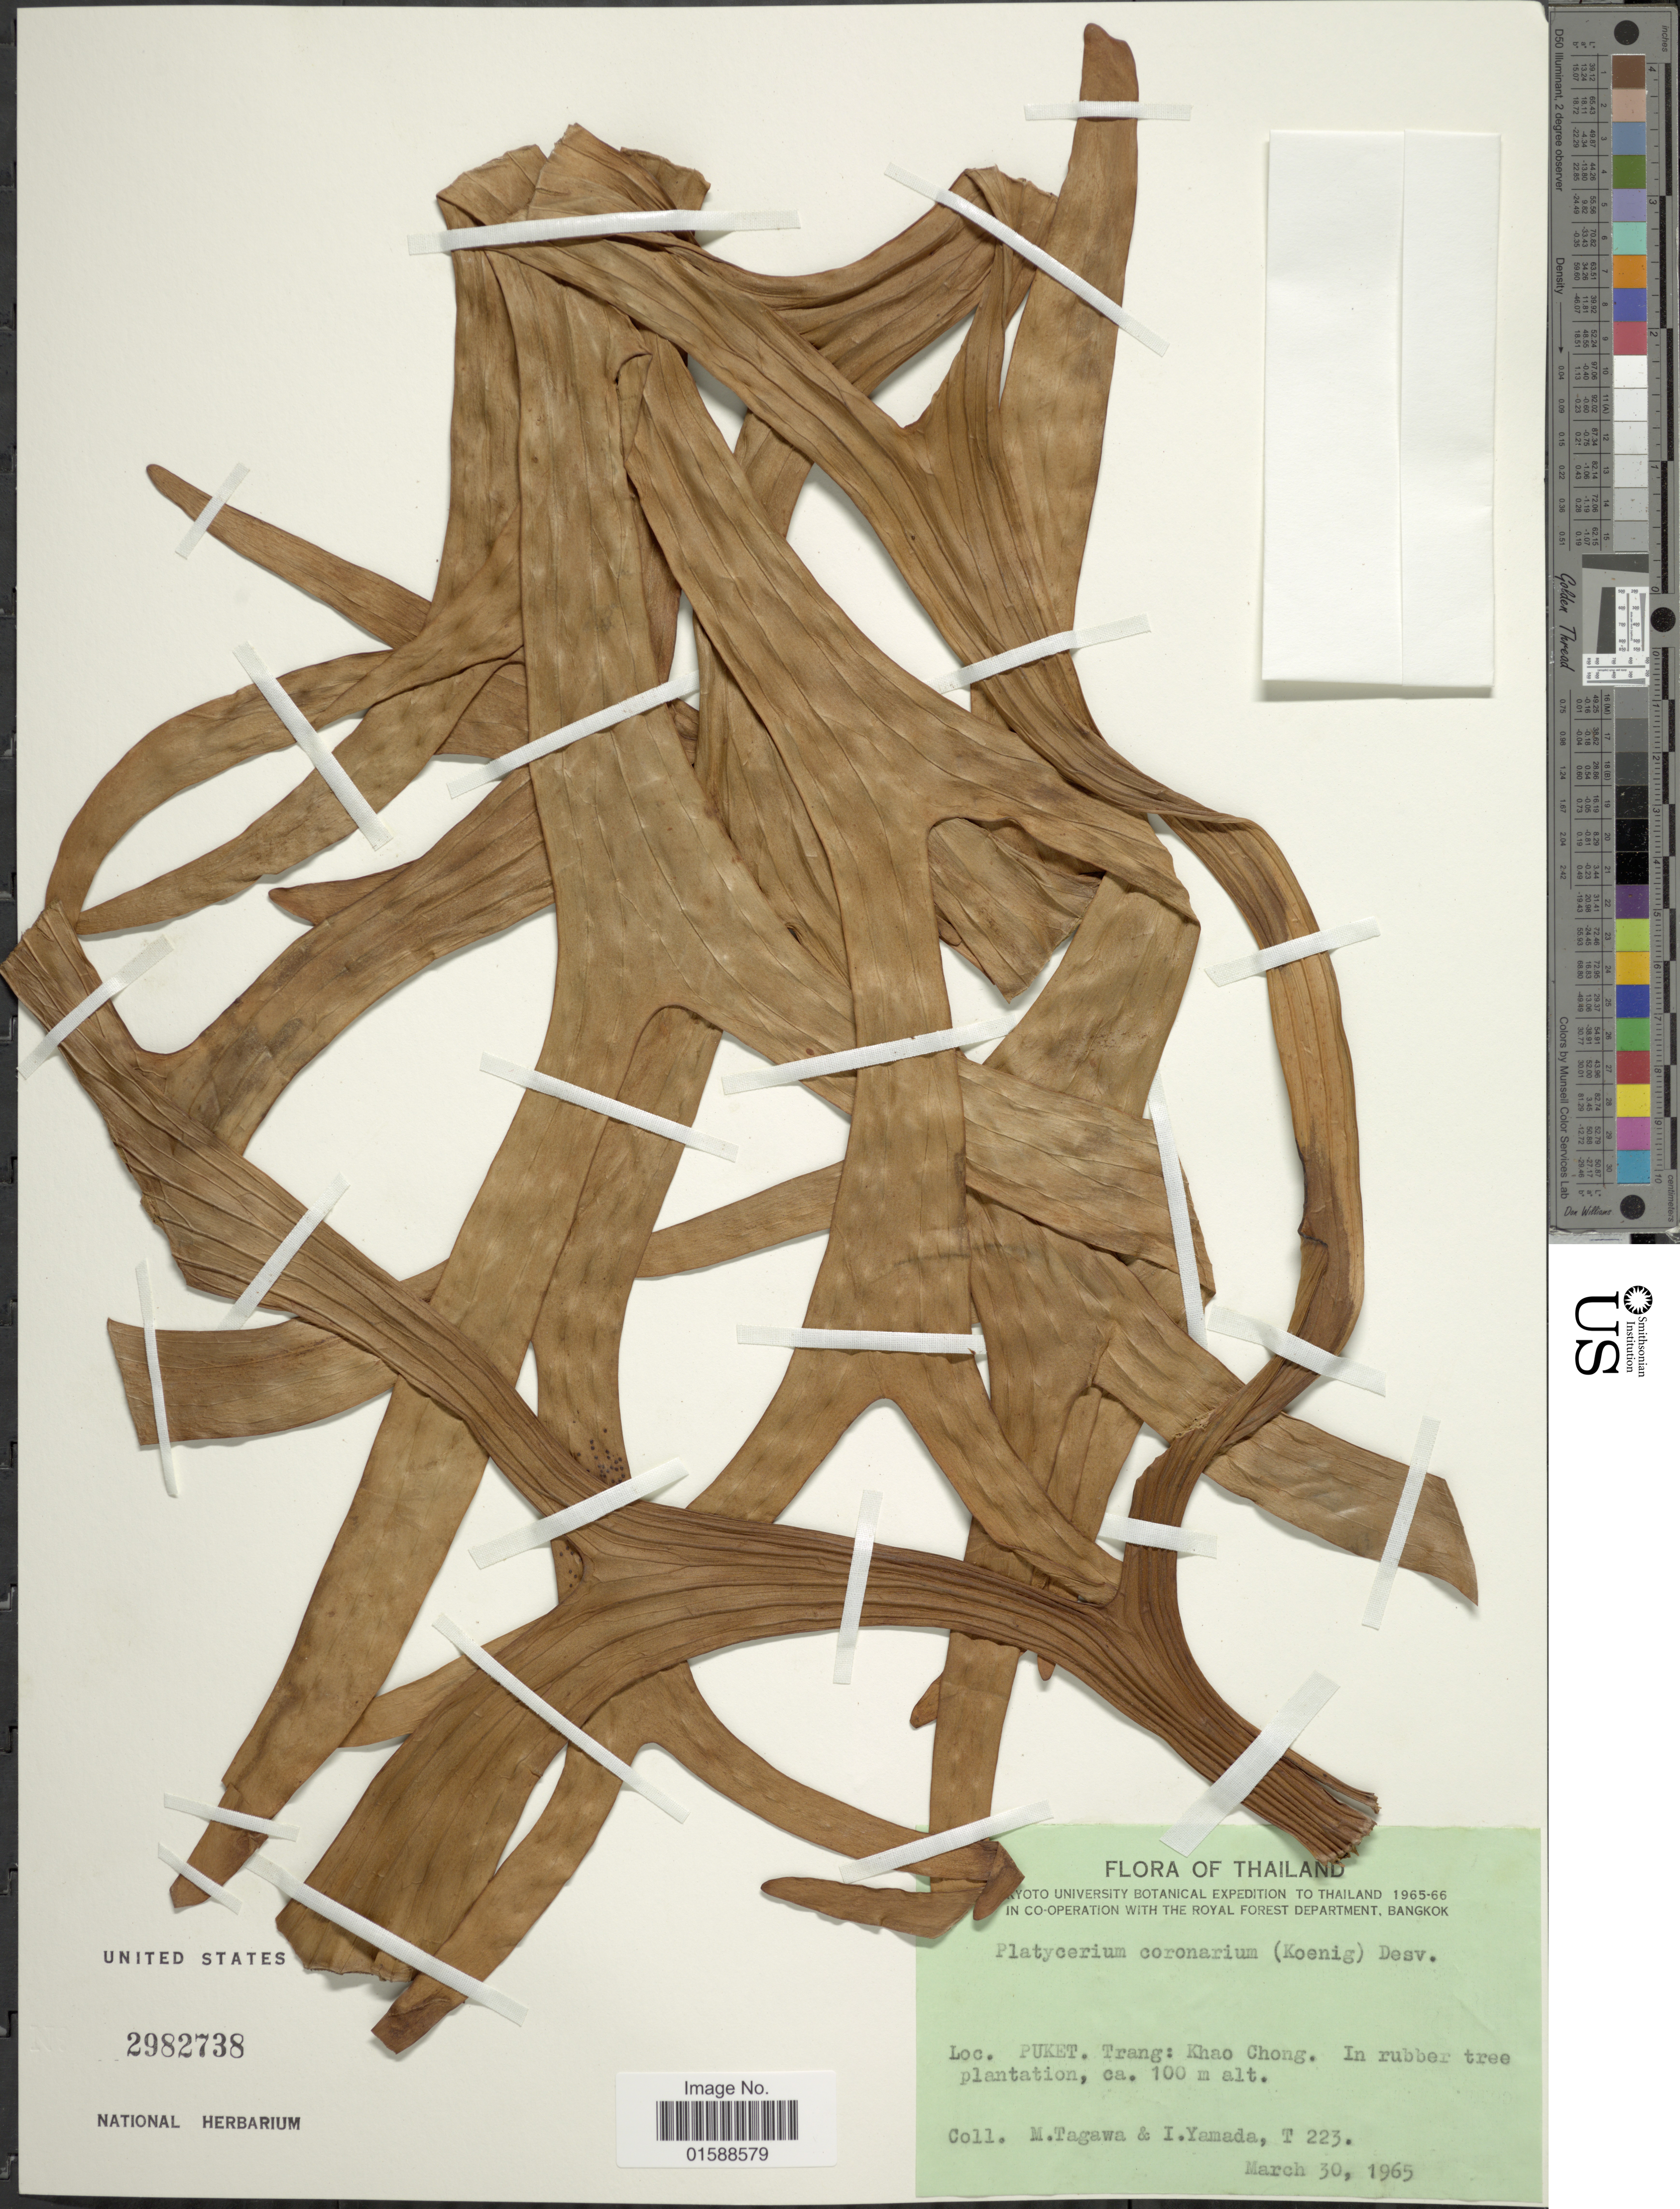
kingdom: Plantae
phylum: Tracheophyta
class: Polypodiopsida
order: Polypodiales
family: Polypodiaceae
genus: Platycerium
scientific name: Platycerium coronarium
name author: (K.D. Koenig ex O.F. Müll.) Desv.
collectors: M. Tagawa & I. Yamada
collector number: T 223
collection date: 1965-03-30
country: Thailand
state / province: Trang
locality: Puket. Trang: Kao Chong. In rubber tree plantation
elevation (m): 100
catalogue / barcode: US 2982738